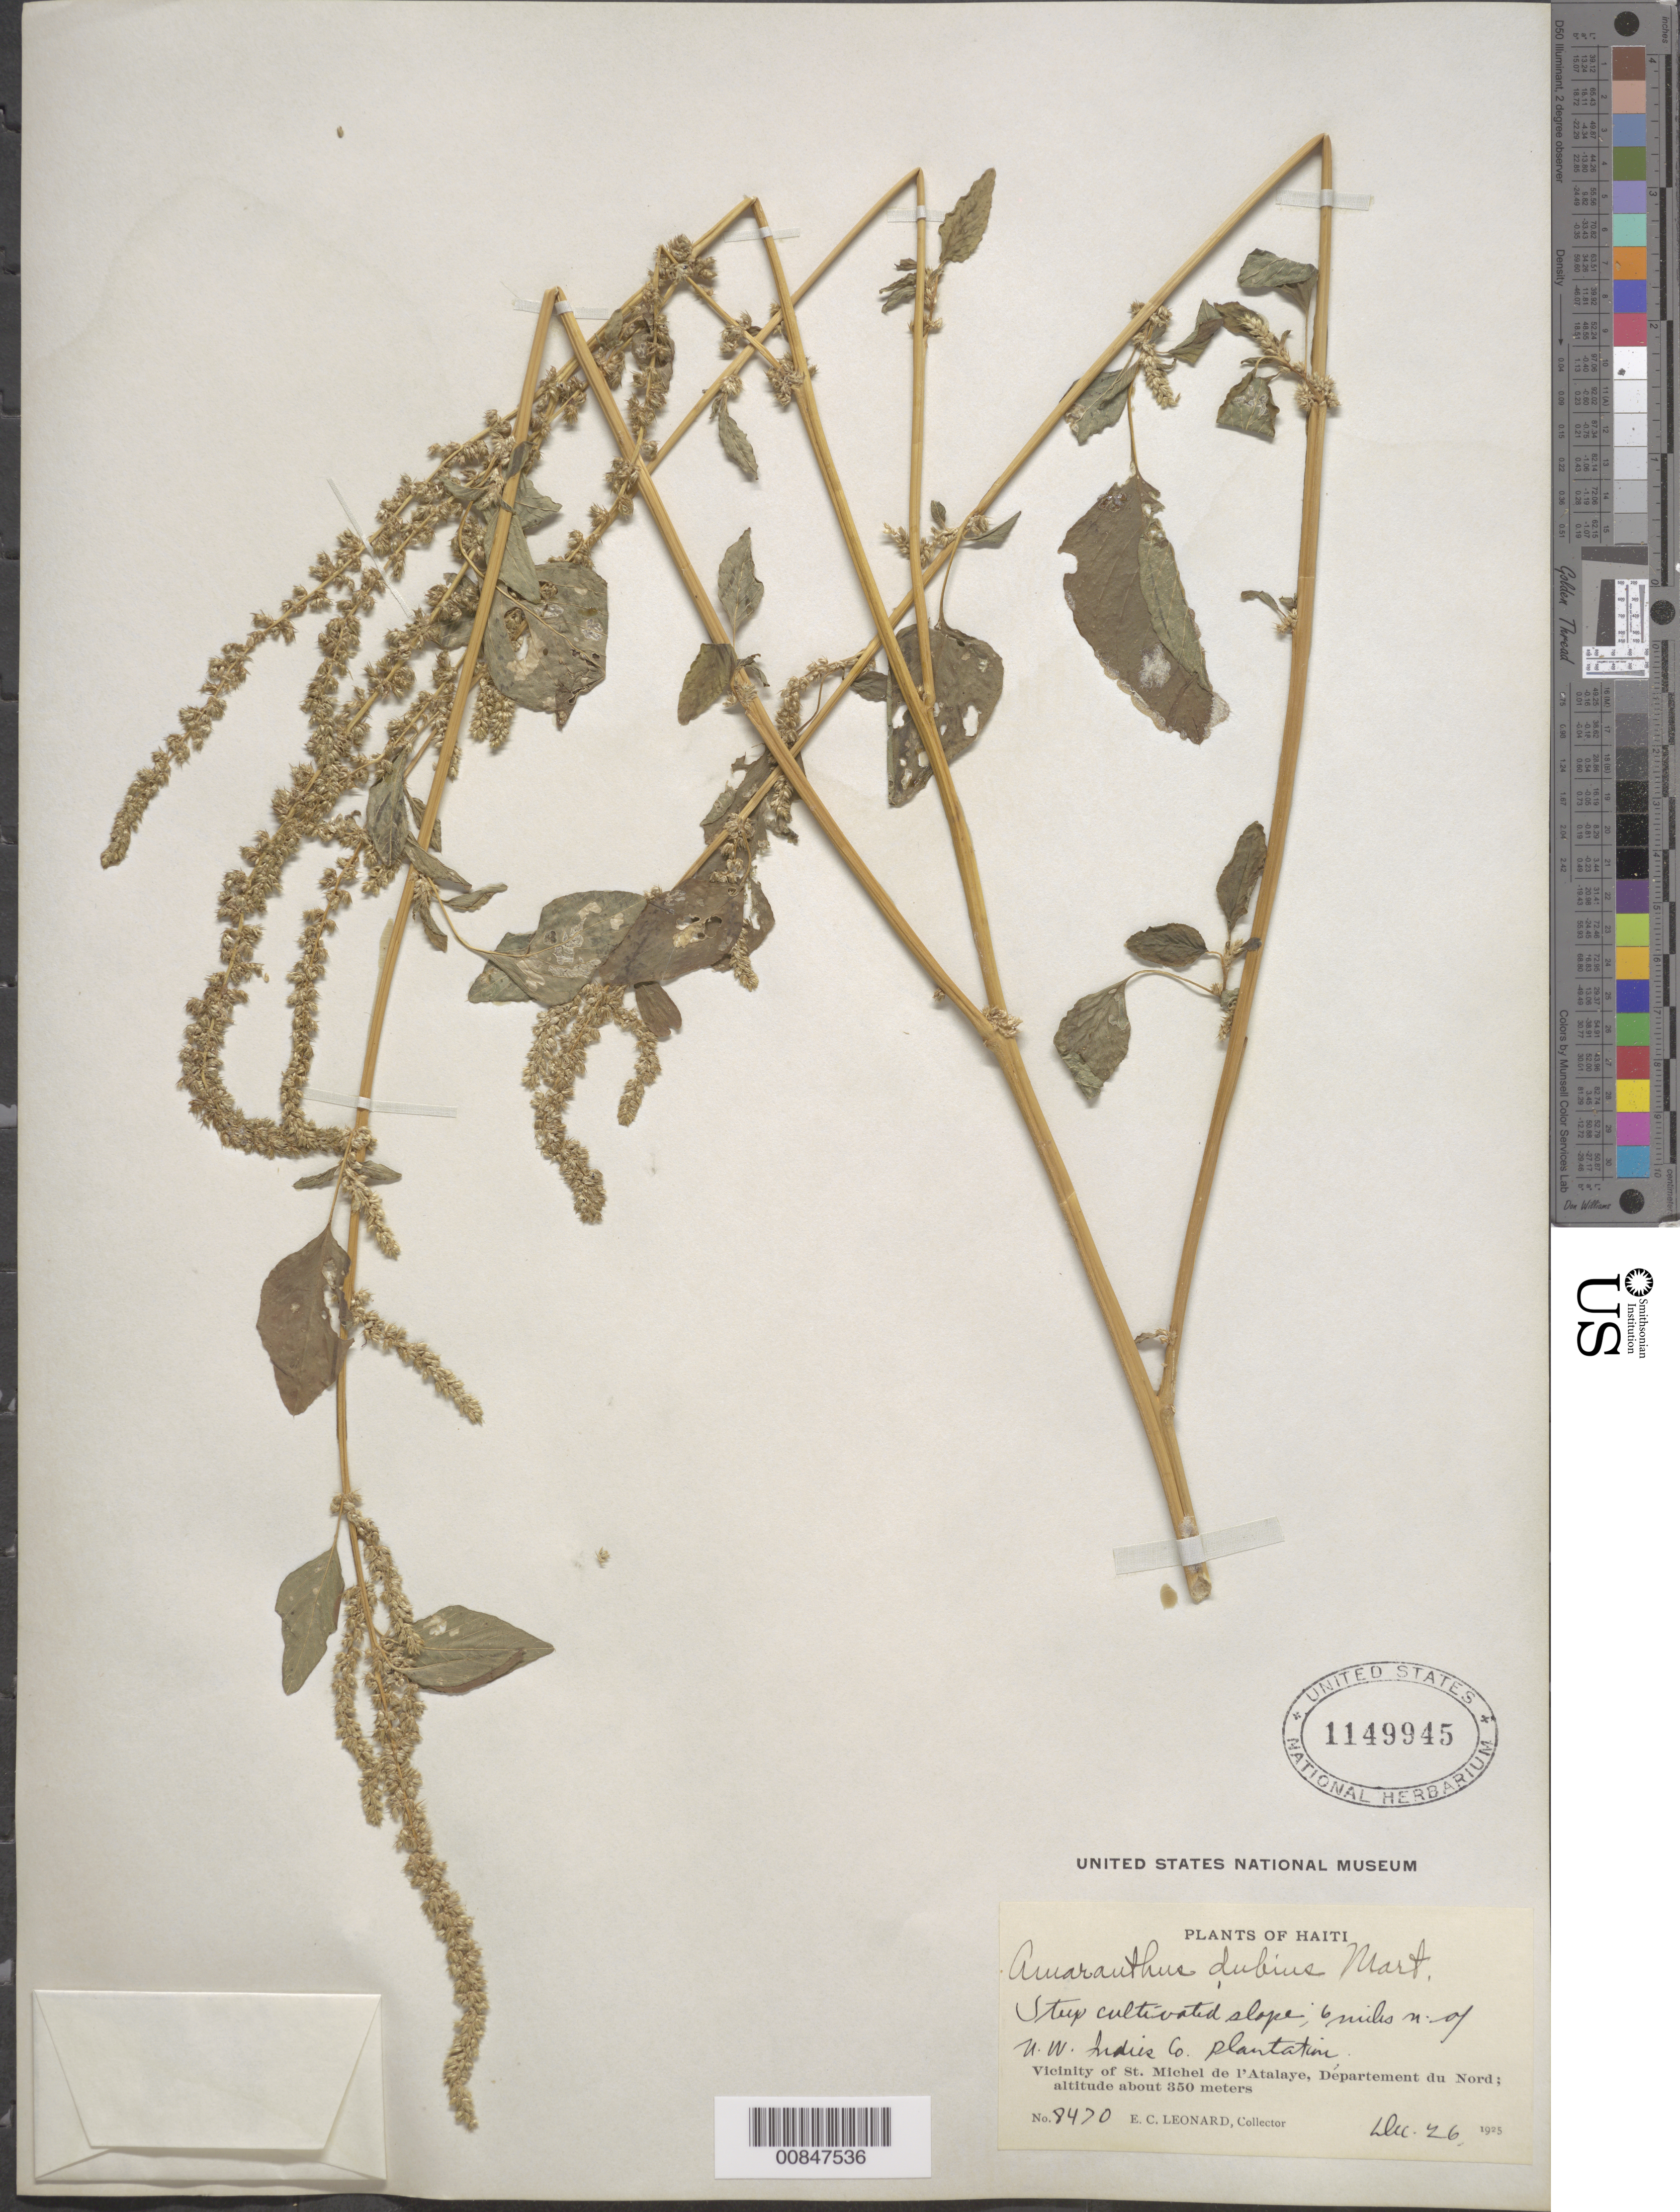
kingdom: Plantae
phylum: Tracheophyta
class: Magnoliopsida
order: Caryophyllales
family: Amaranthaceae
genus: Amaranthus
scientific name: Amaranthus dubius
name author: Mart. ex Thell.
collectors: E. C. Leonard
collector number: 8470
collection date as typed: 26 Dec 1925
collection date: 1925-12-26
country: Haiti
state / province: Nord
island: Hispaniola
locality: Vicinity of St. Michel de l'Atalaye. 6 miles N of U. W. Indies Co. Plantation.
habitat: Steep cultivated slope.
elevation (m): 350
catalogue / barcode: US 1149945